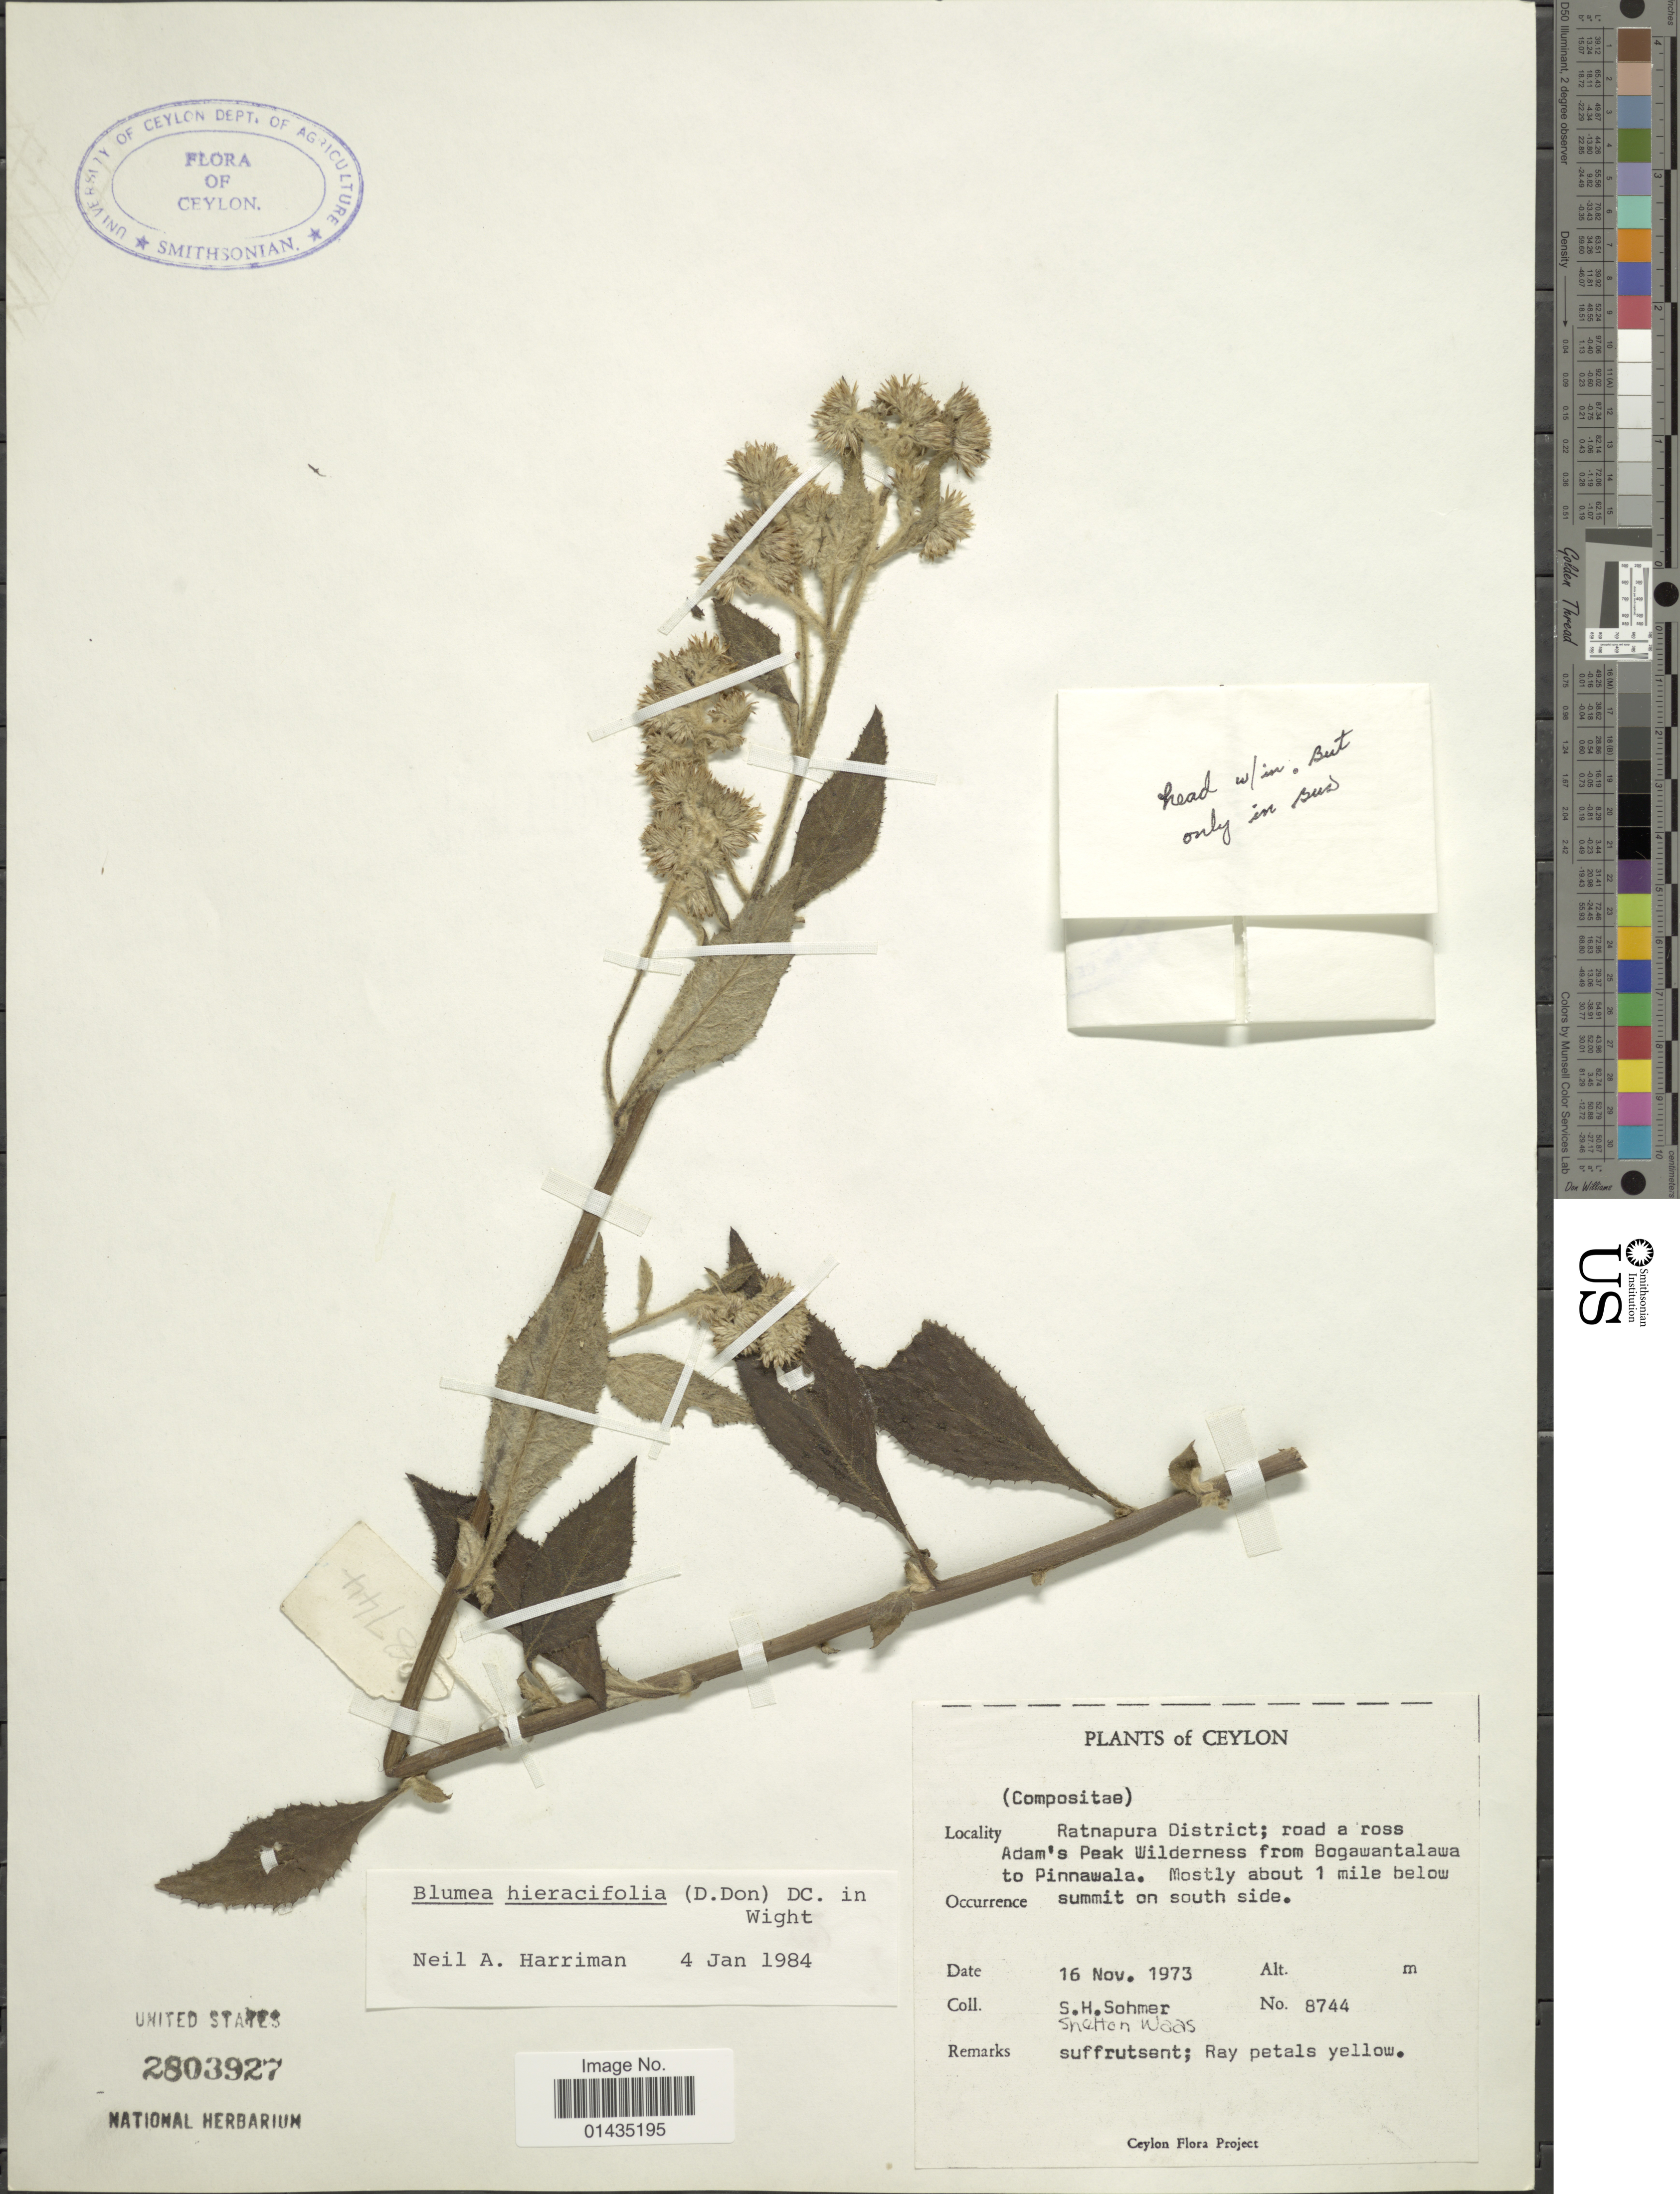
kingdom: Plantae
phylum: Tracheophyta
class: Magnoliopsida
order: Asterales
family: Asteraceae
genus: Blumea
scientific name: Blumea hieraciifolia var. flexuosa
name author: (C.B. Clarke) Randeria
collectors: S. H. Sohmer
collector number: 8744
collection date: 1973-11-16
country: Sri Lanka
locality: Ceylon, Ratnapura District, road a ross Adam's peak Wilderness from Bogawantalawa to Pinnawala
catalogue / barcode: US 2803927